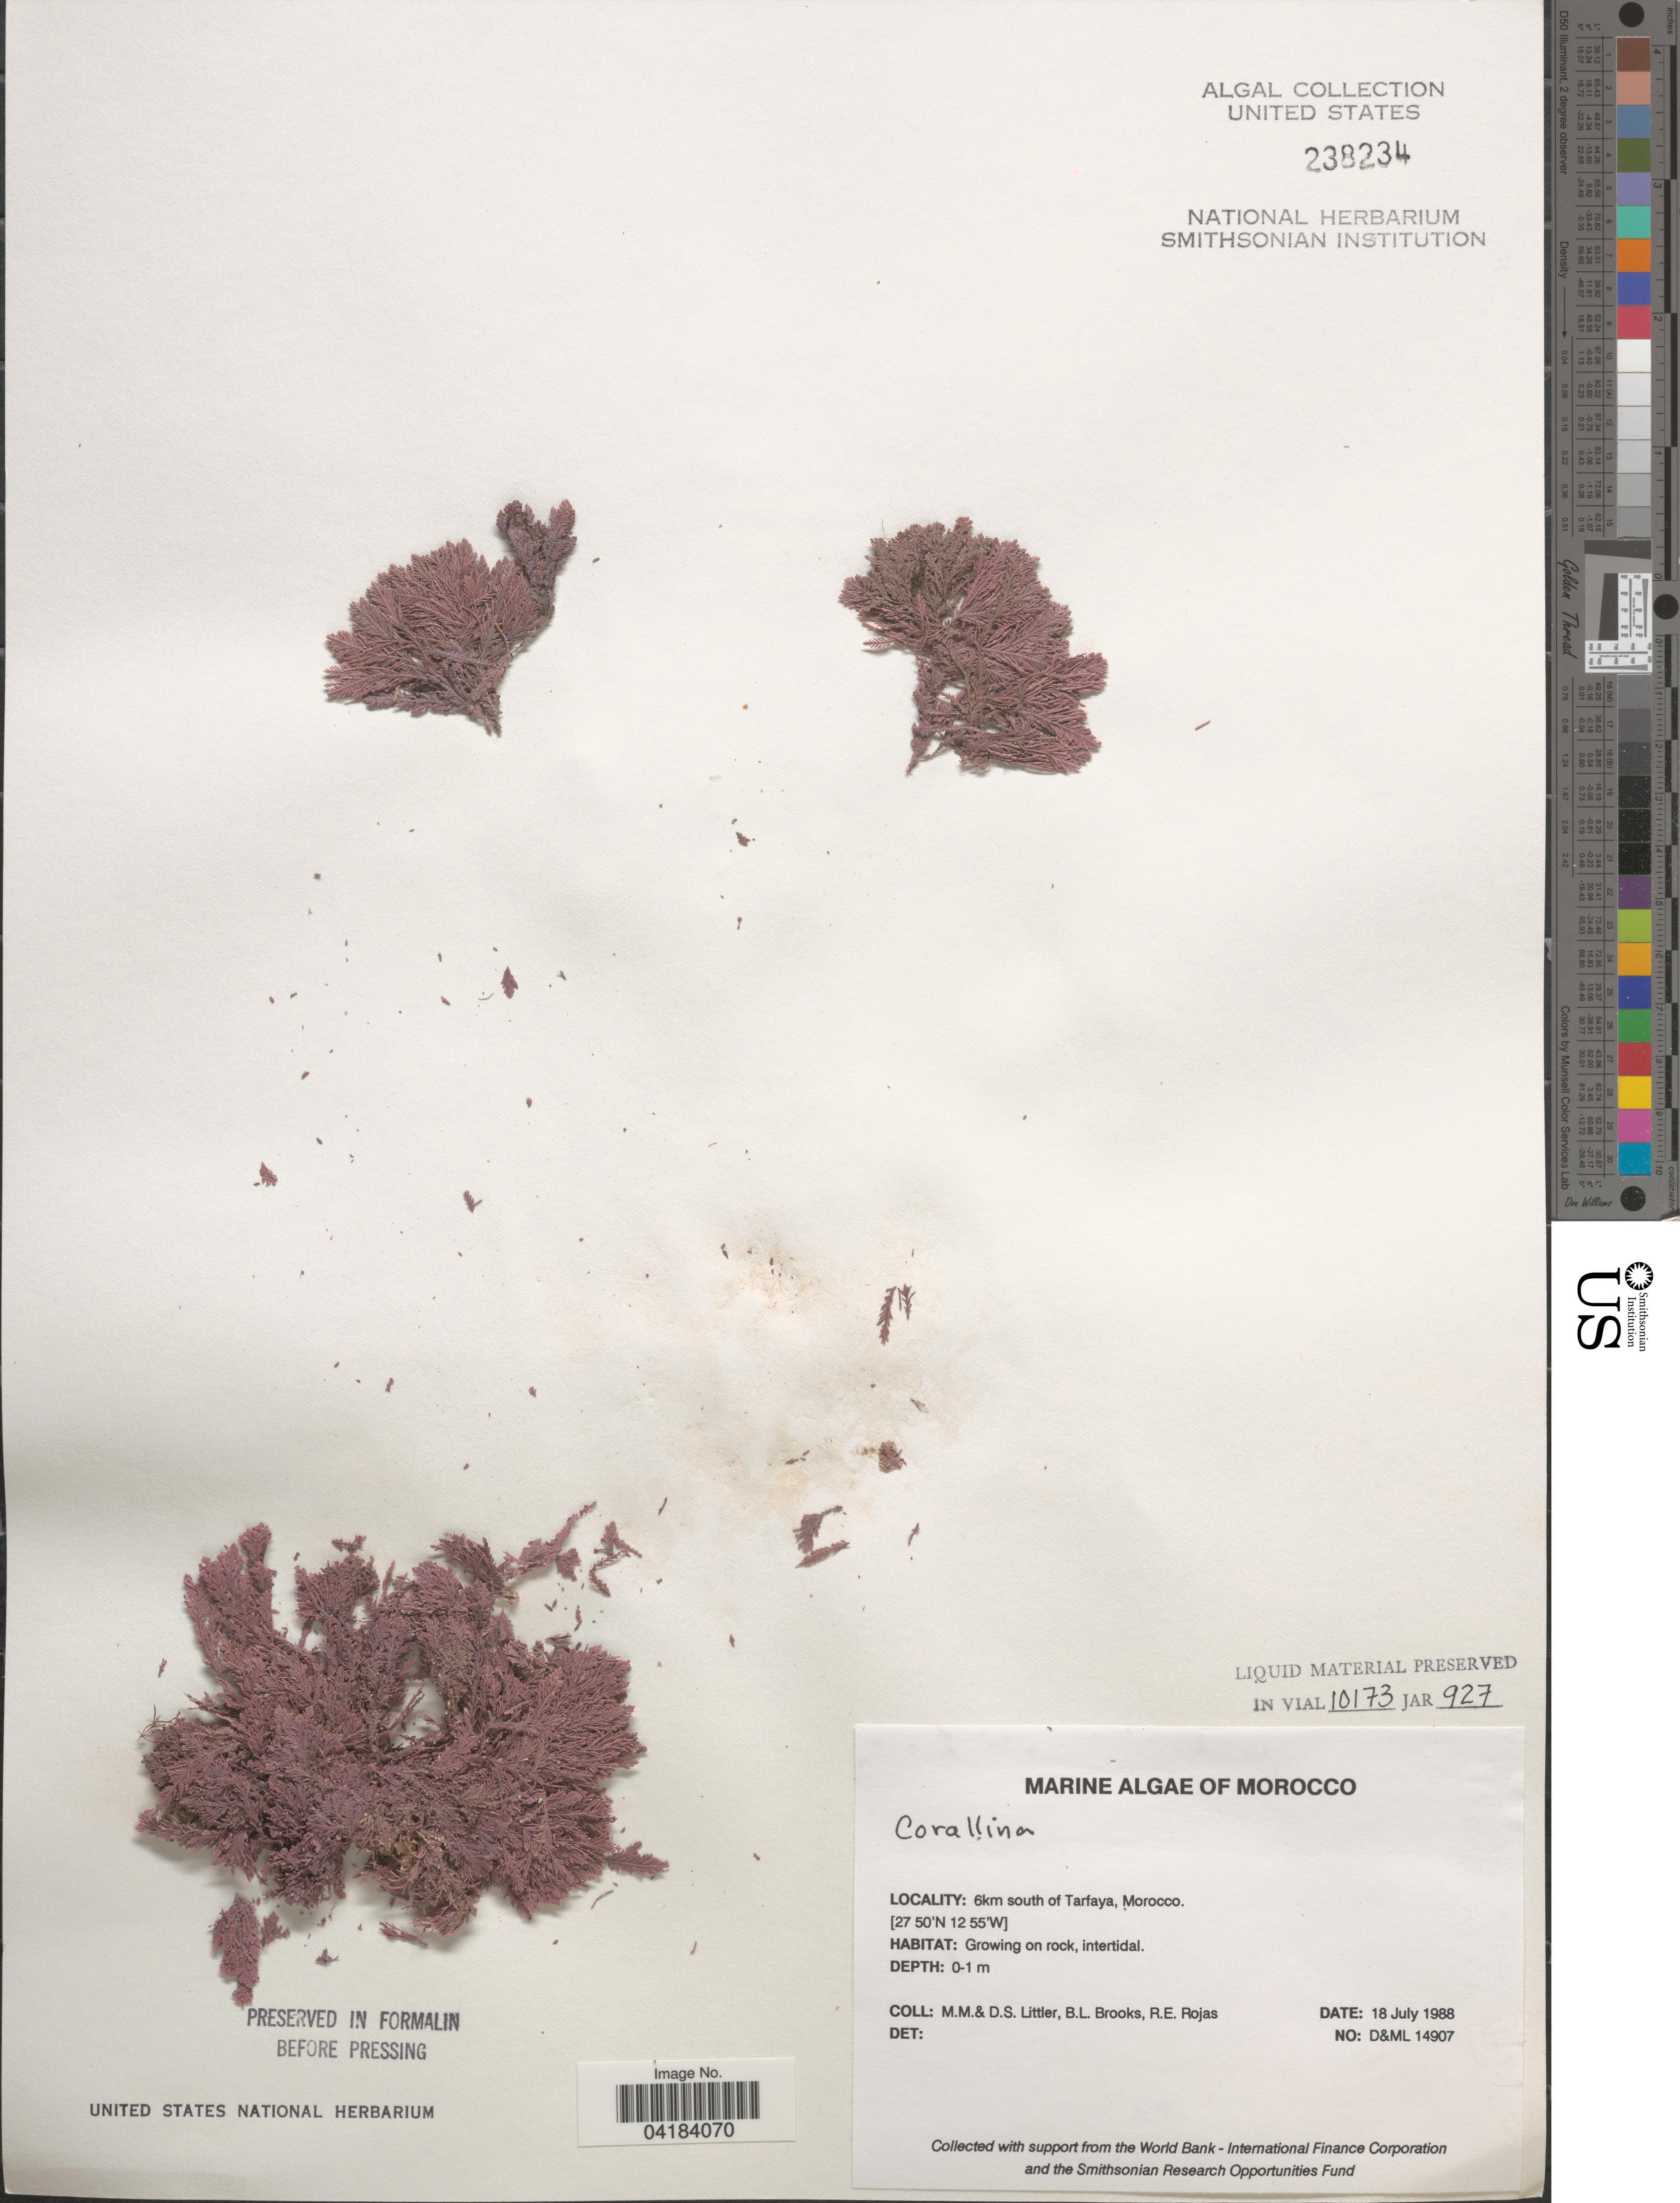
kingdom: Plantae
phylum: Rhodophyta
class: Florideophyceae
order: Corallinales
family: Corallinaceae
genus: Corallina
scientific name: Corallina sp.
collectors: D. S. Littler, B. Brooks & R. Rojas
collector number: D&ML14907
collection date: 1988-07-18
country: Morocco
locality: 6km south of Tarfaya.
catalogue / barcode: US 238234